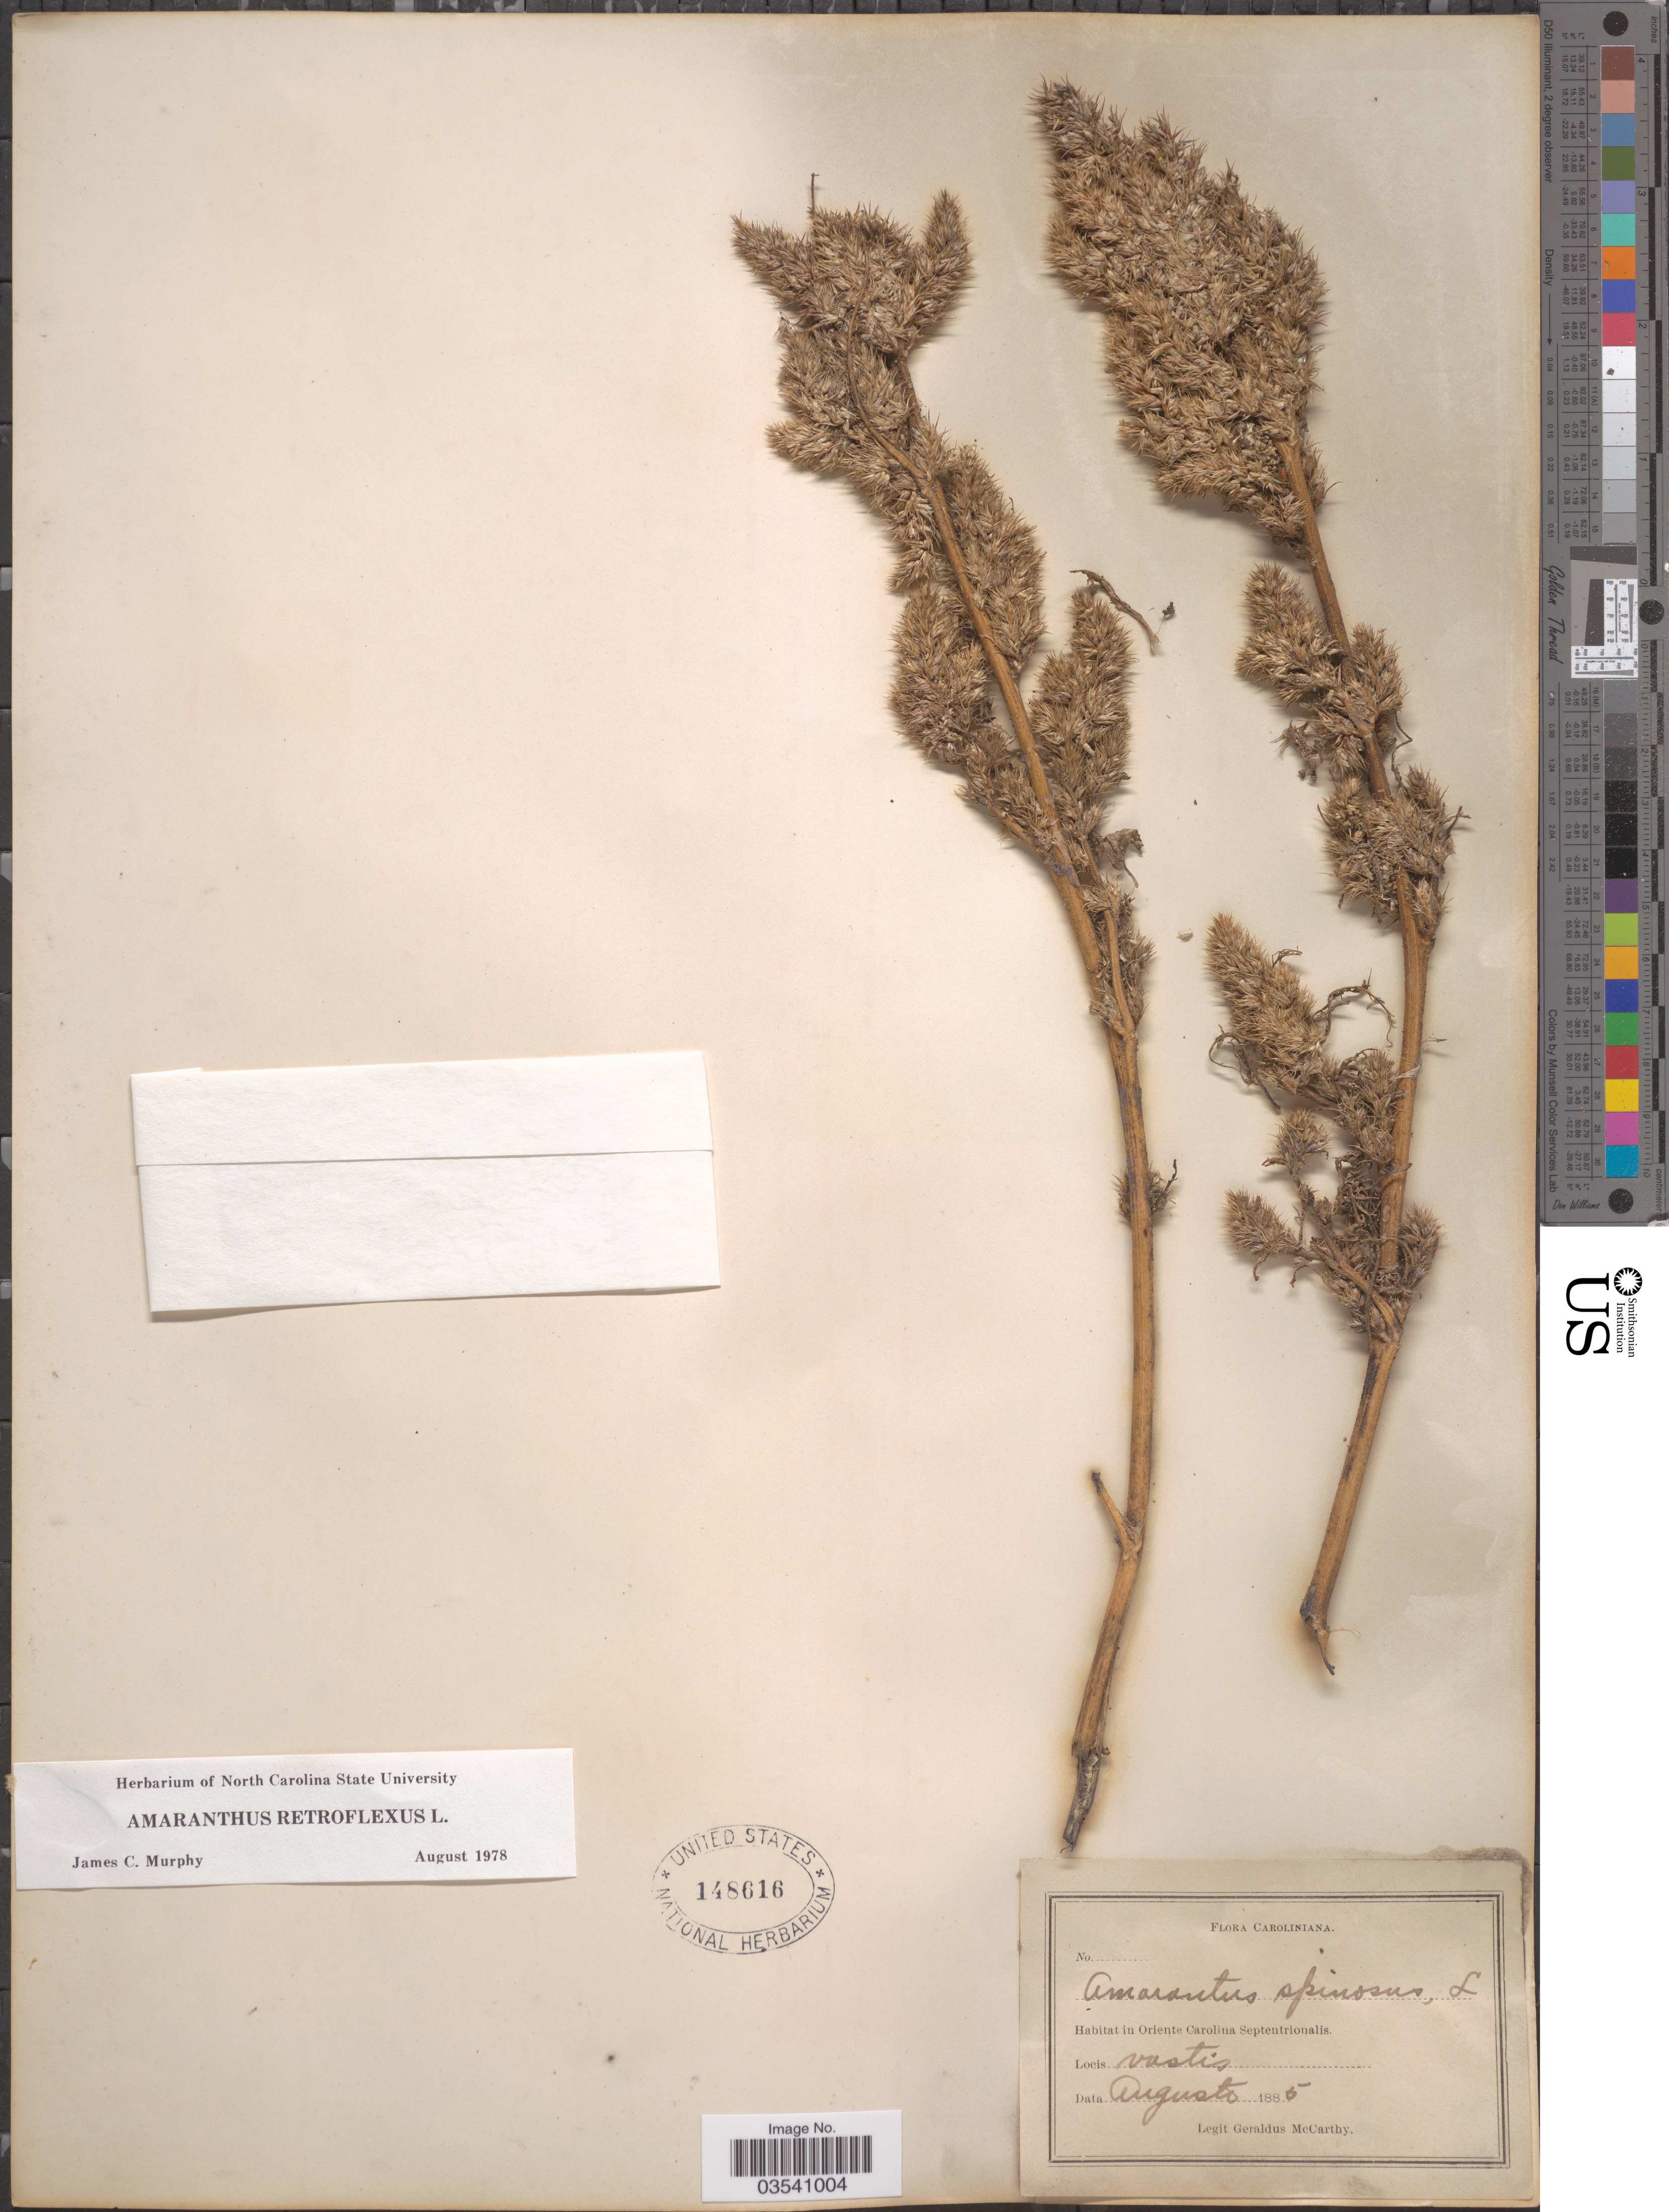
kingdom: Plantae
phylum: Tracheophyta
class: Magnoliopsida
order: Caryophyllales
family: Amaranthaceae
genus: Amaranthus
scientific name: Amaranthus retroflexus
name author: L.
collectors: M. McCarthy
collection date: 1885-05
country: United States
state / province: North Carolina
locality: Caroliniana. In Oriente Carolina Septentrionalis. Locis vastis.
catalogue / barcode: US 148616